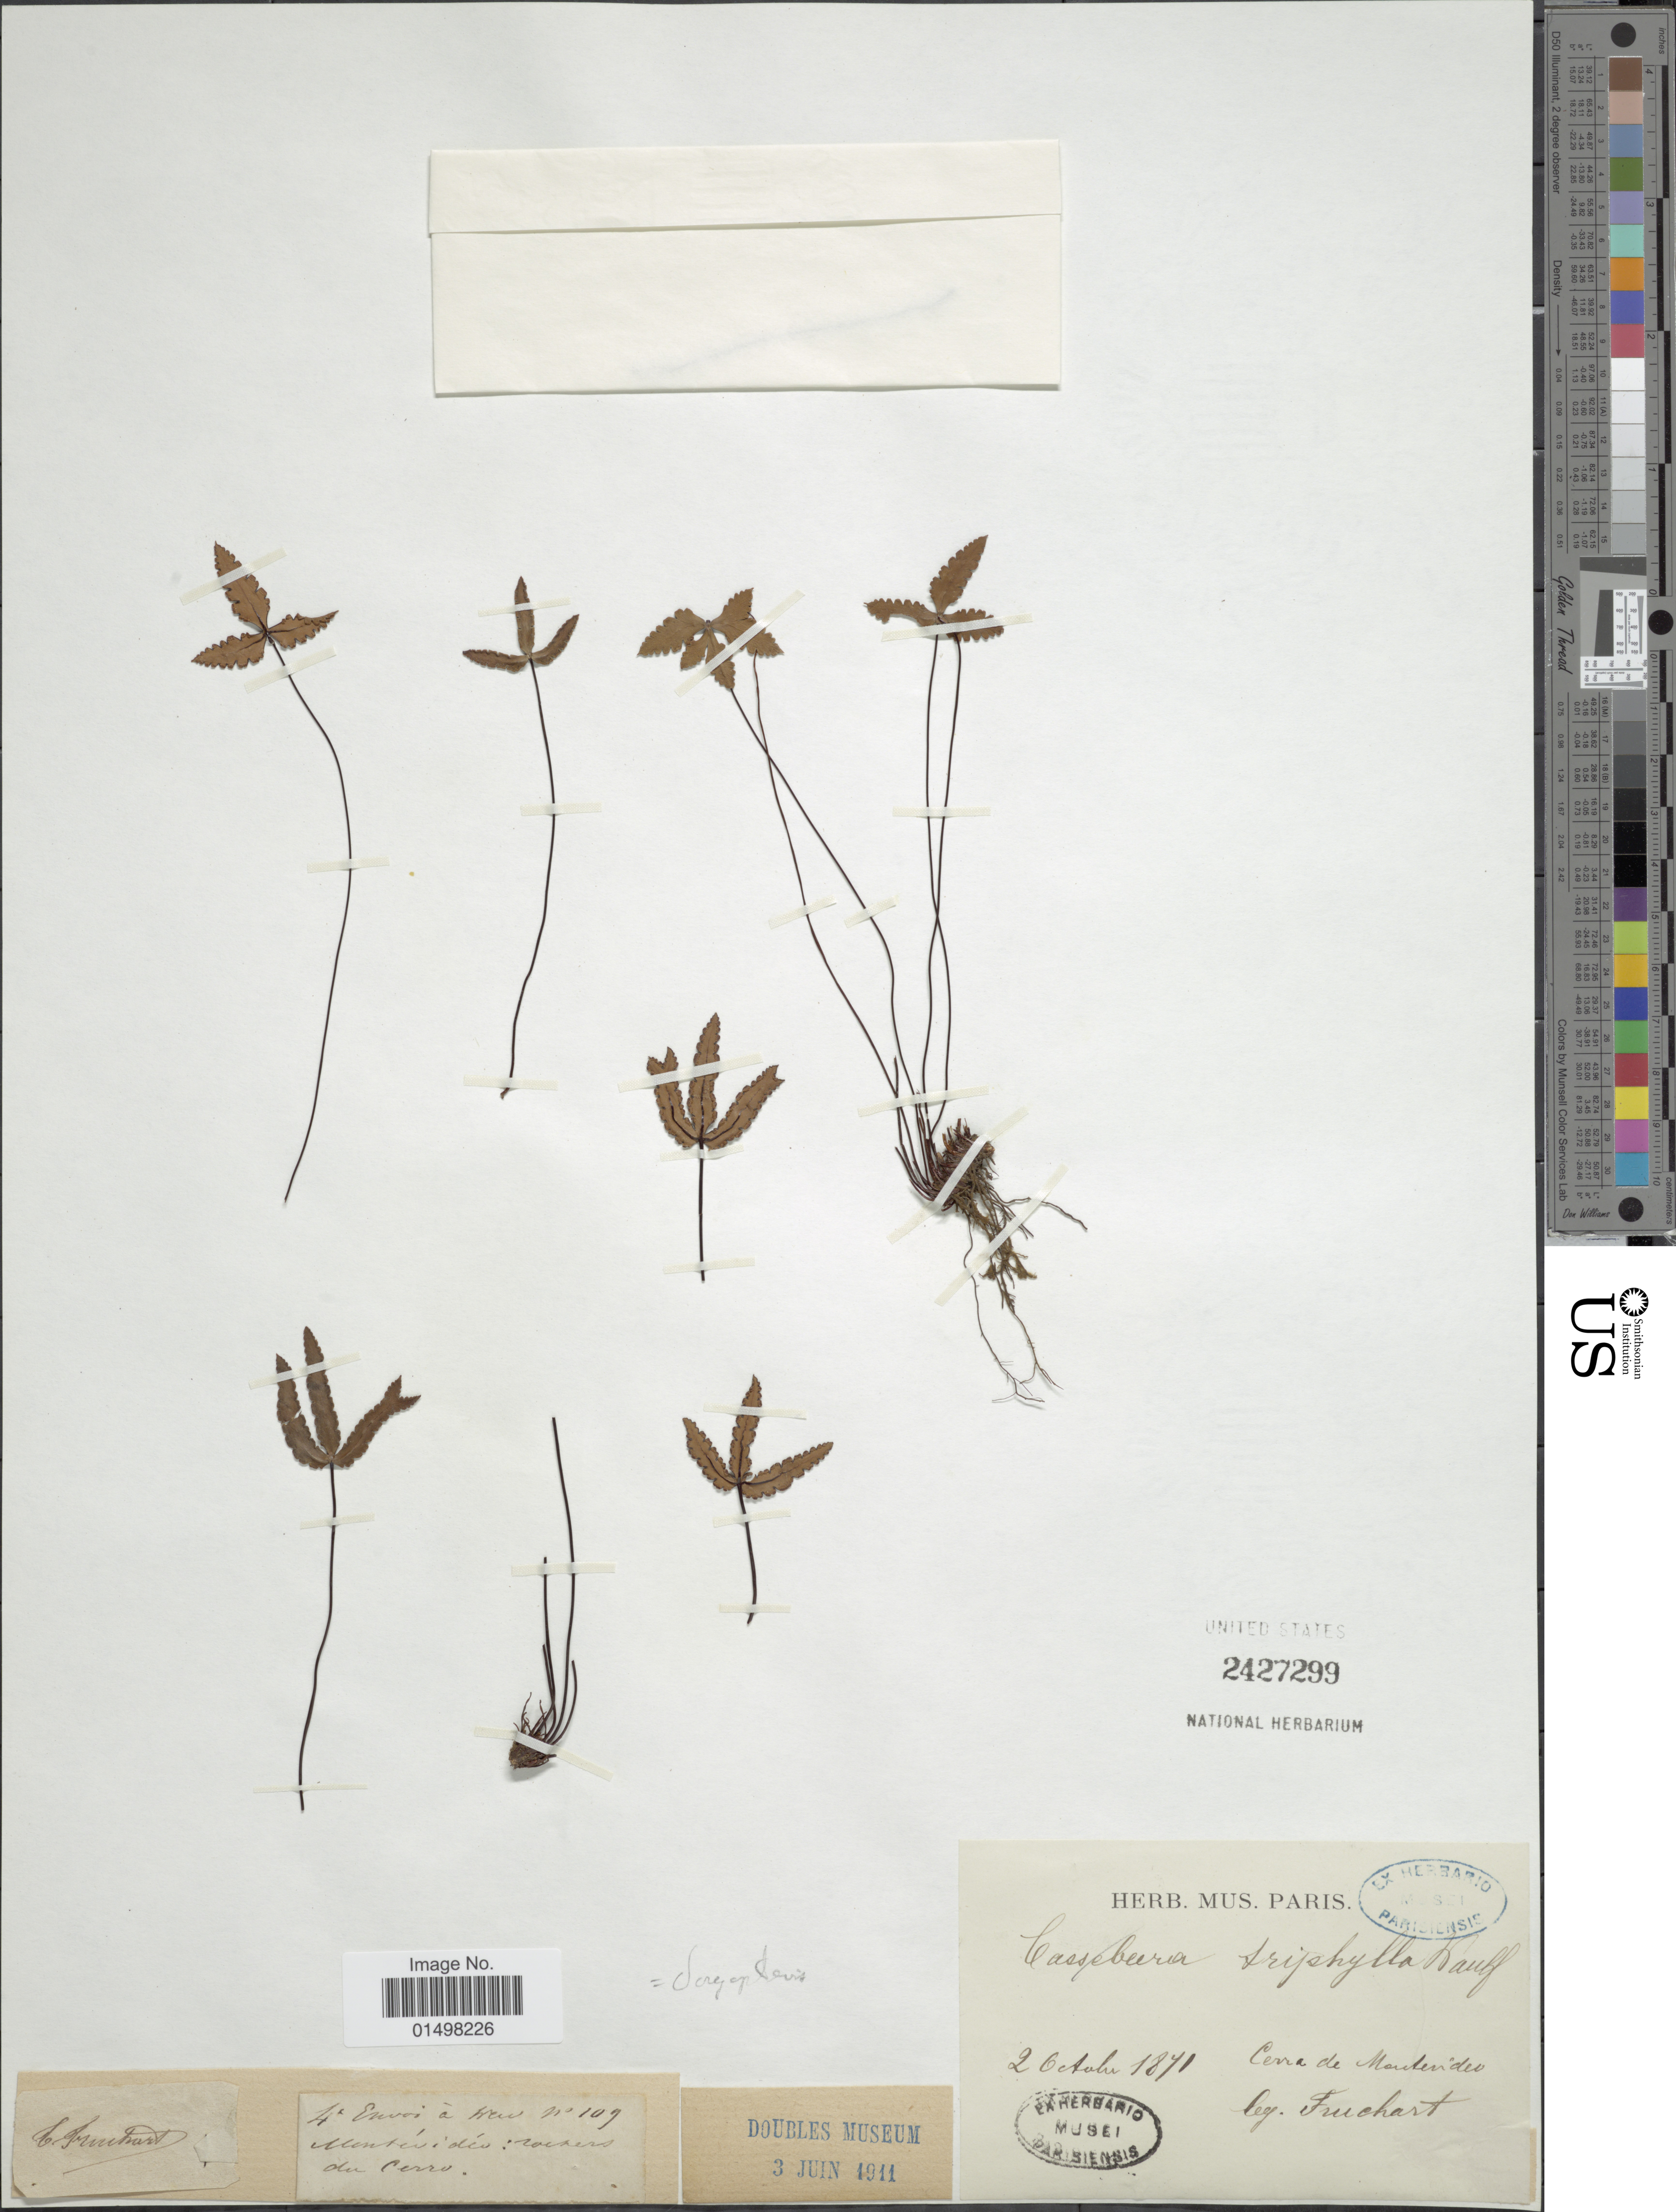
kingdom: Plantae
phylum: Tracheophyta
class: Polypodiopsida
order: Polypodiales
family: Pteridaceae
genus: Doryopteris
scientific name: Doryopteris triphylla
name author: (Lam.) Christ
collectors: -. Fruchard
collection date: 1871-10-02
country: Uruguay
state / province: Montevideo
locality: Cerra de Montevideo.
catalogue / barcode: US 2427299